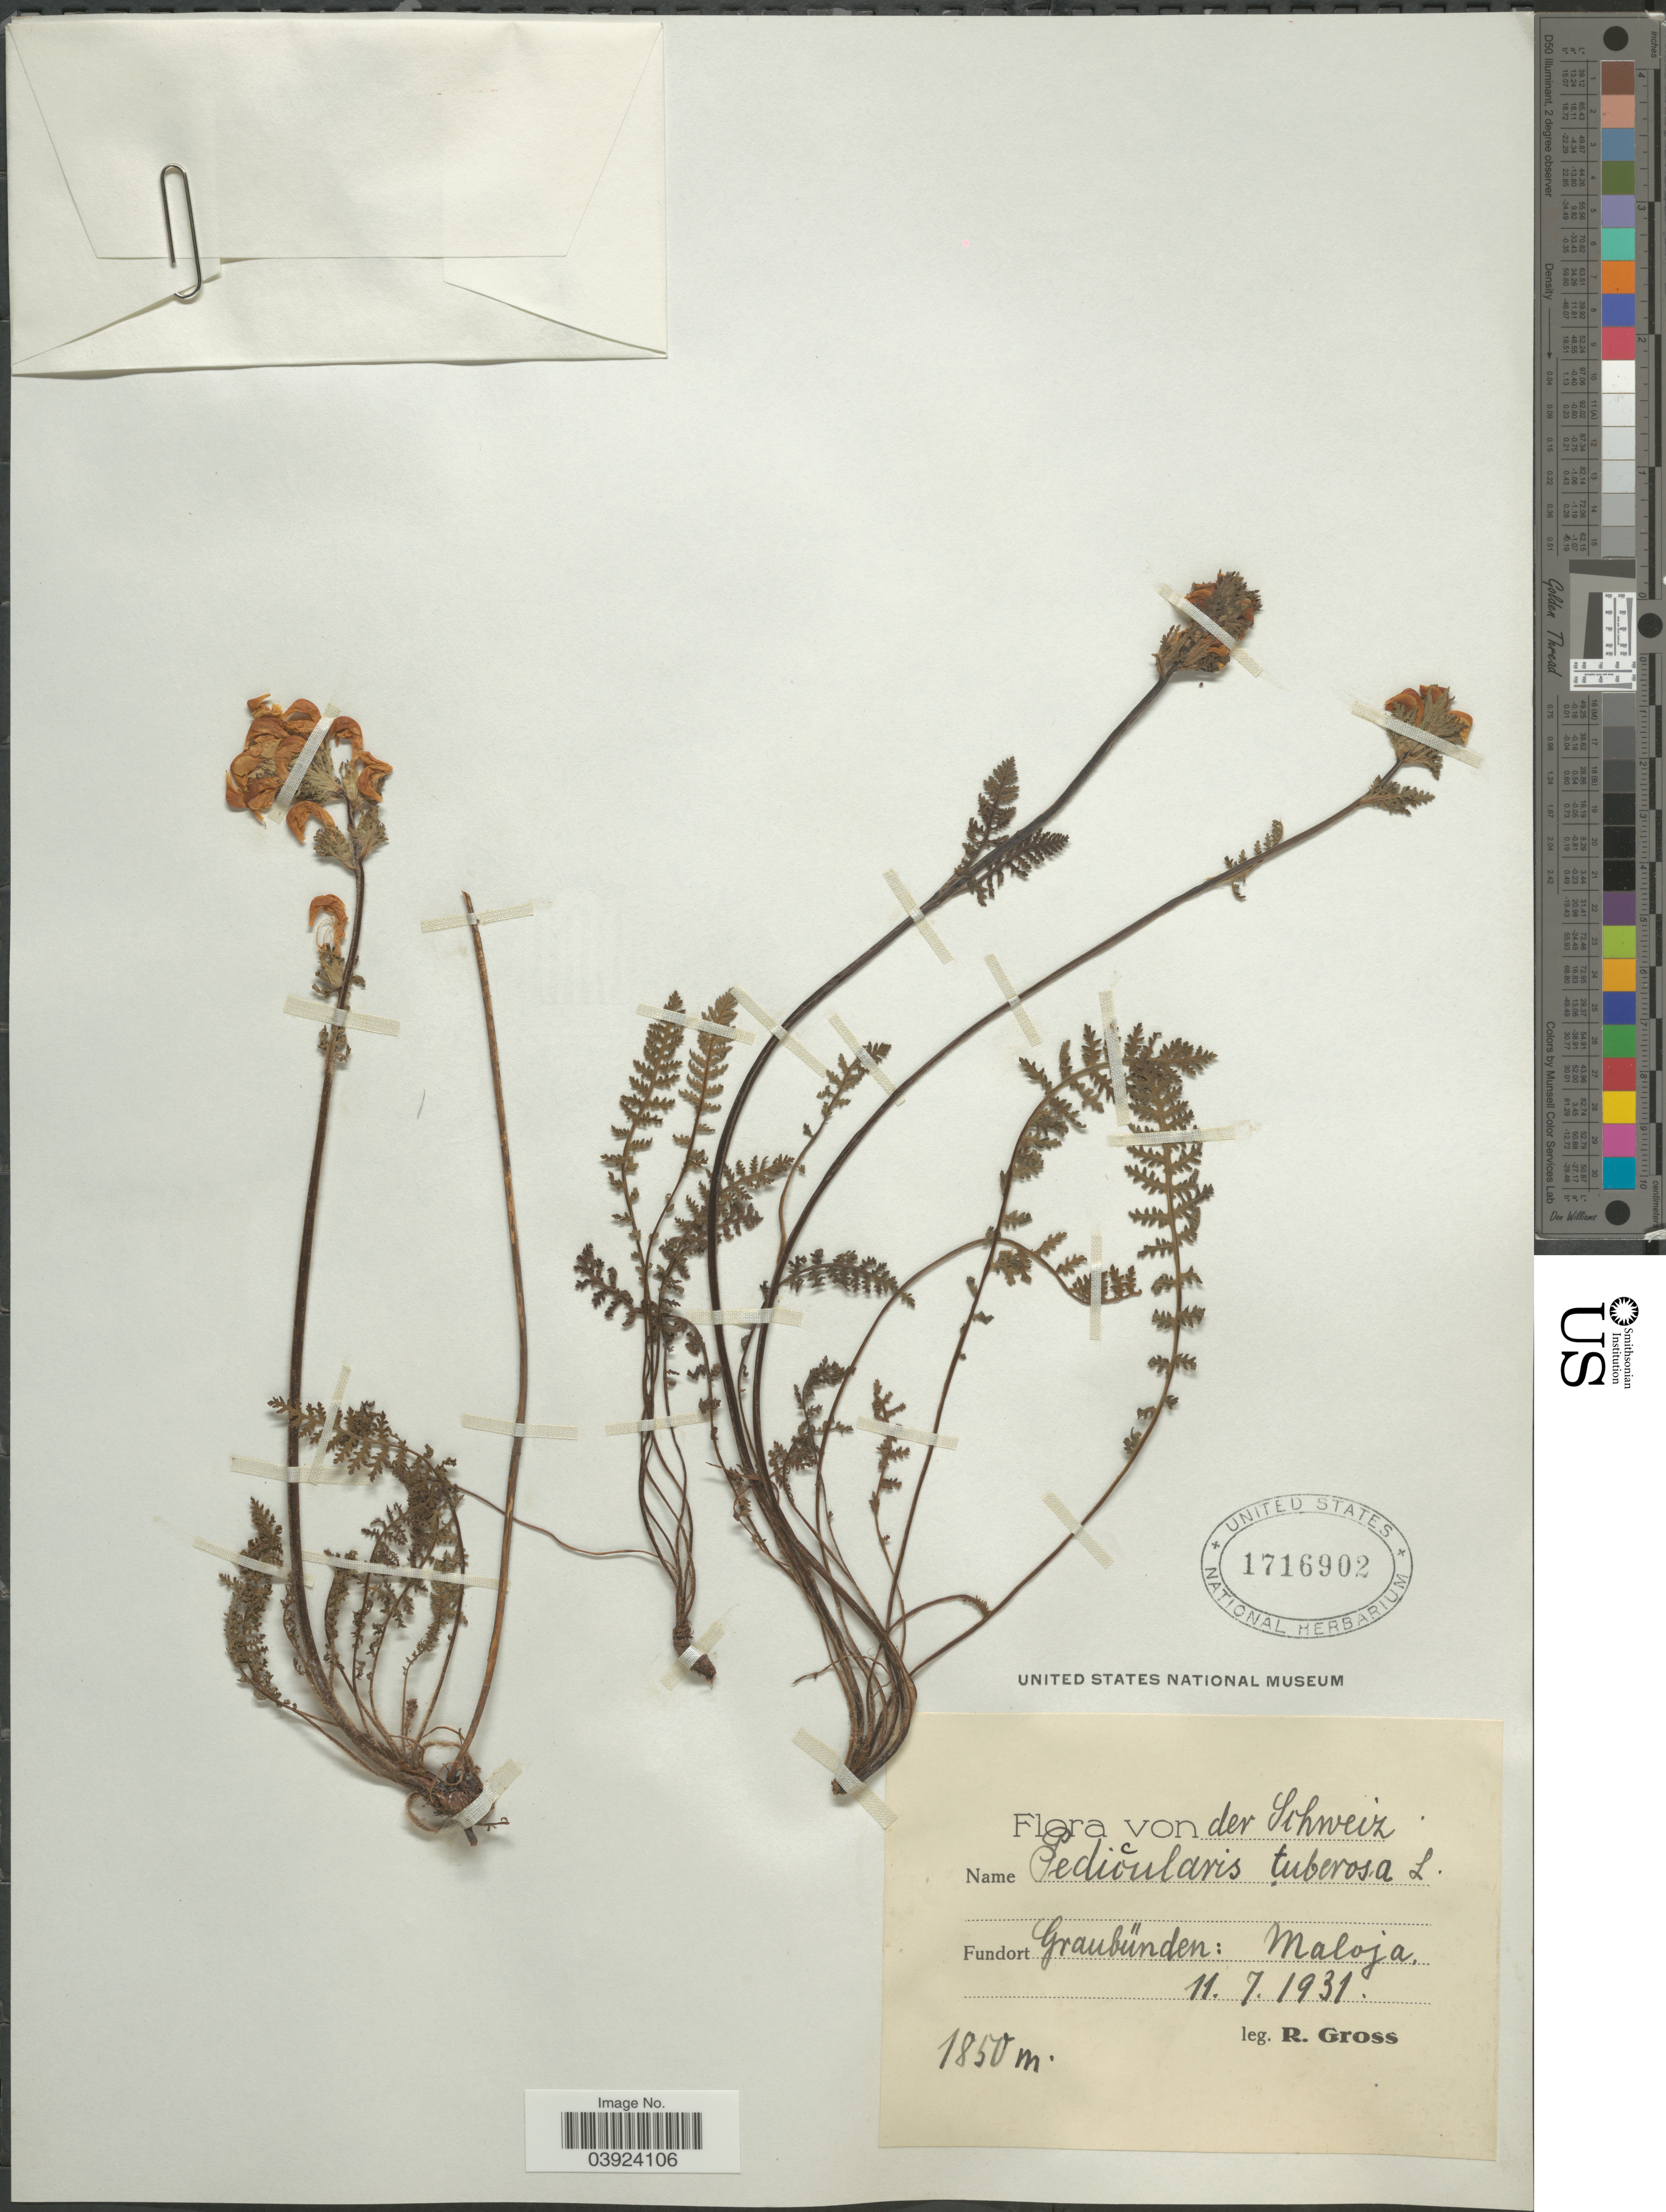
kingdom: Plantae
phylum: Tracheophyta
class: Magnoliopsida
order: Lamiales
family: Orobanchaceae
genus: Pedicularis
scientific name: Pedicularis tuberosa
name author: L.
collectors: R. Gross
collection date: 1931-07-11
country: Switzerland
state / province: Graubunden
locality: Schweiz. Maloja.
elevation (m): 1850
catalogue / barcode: US 1716902